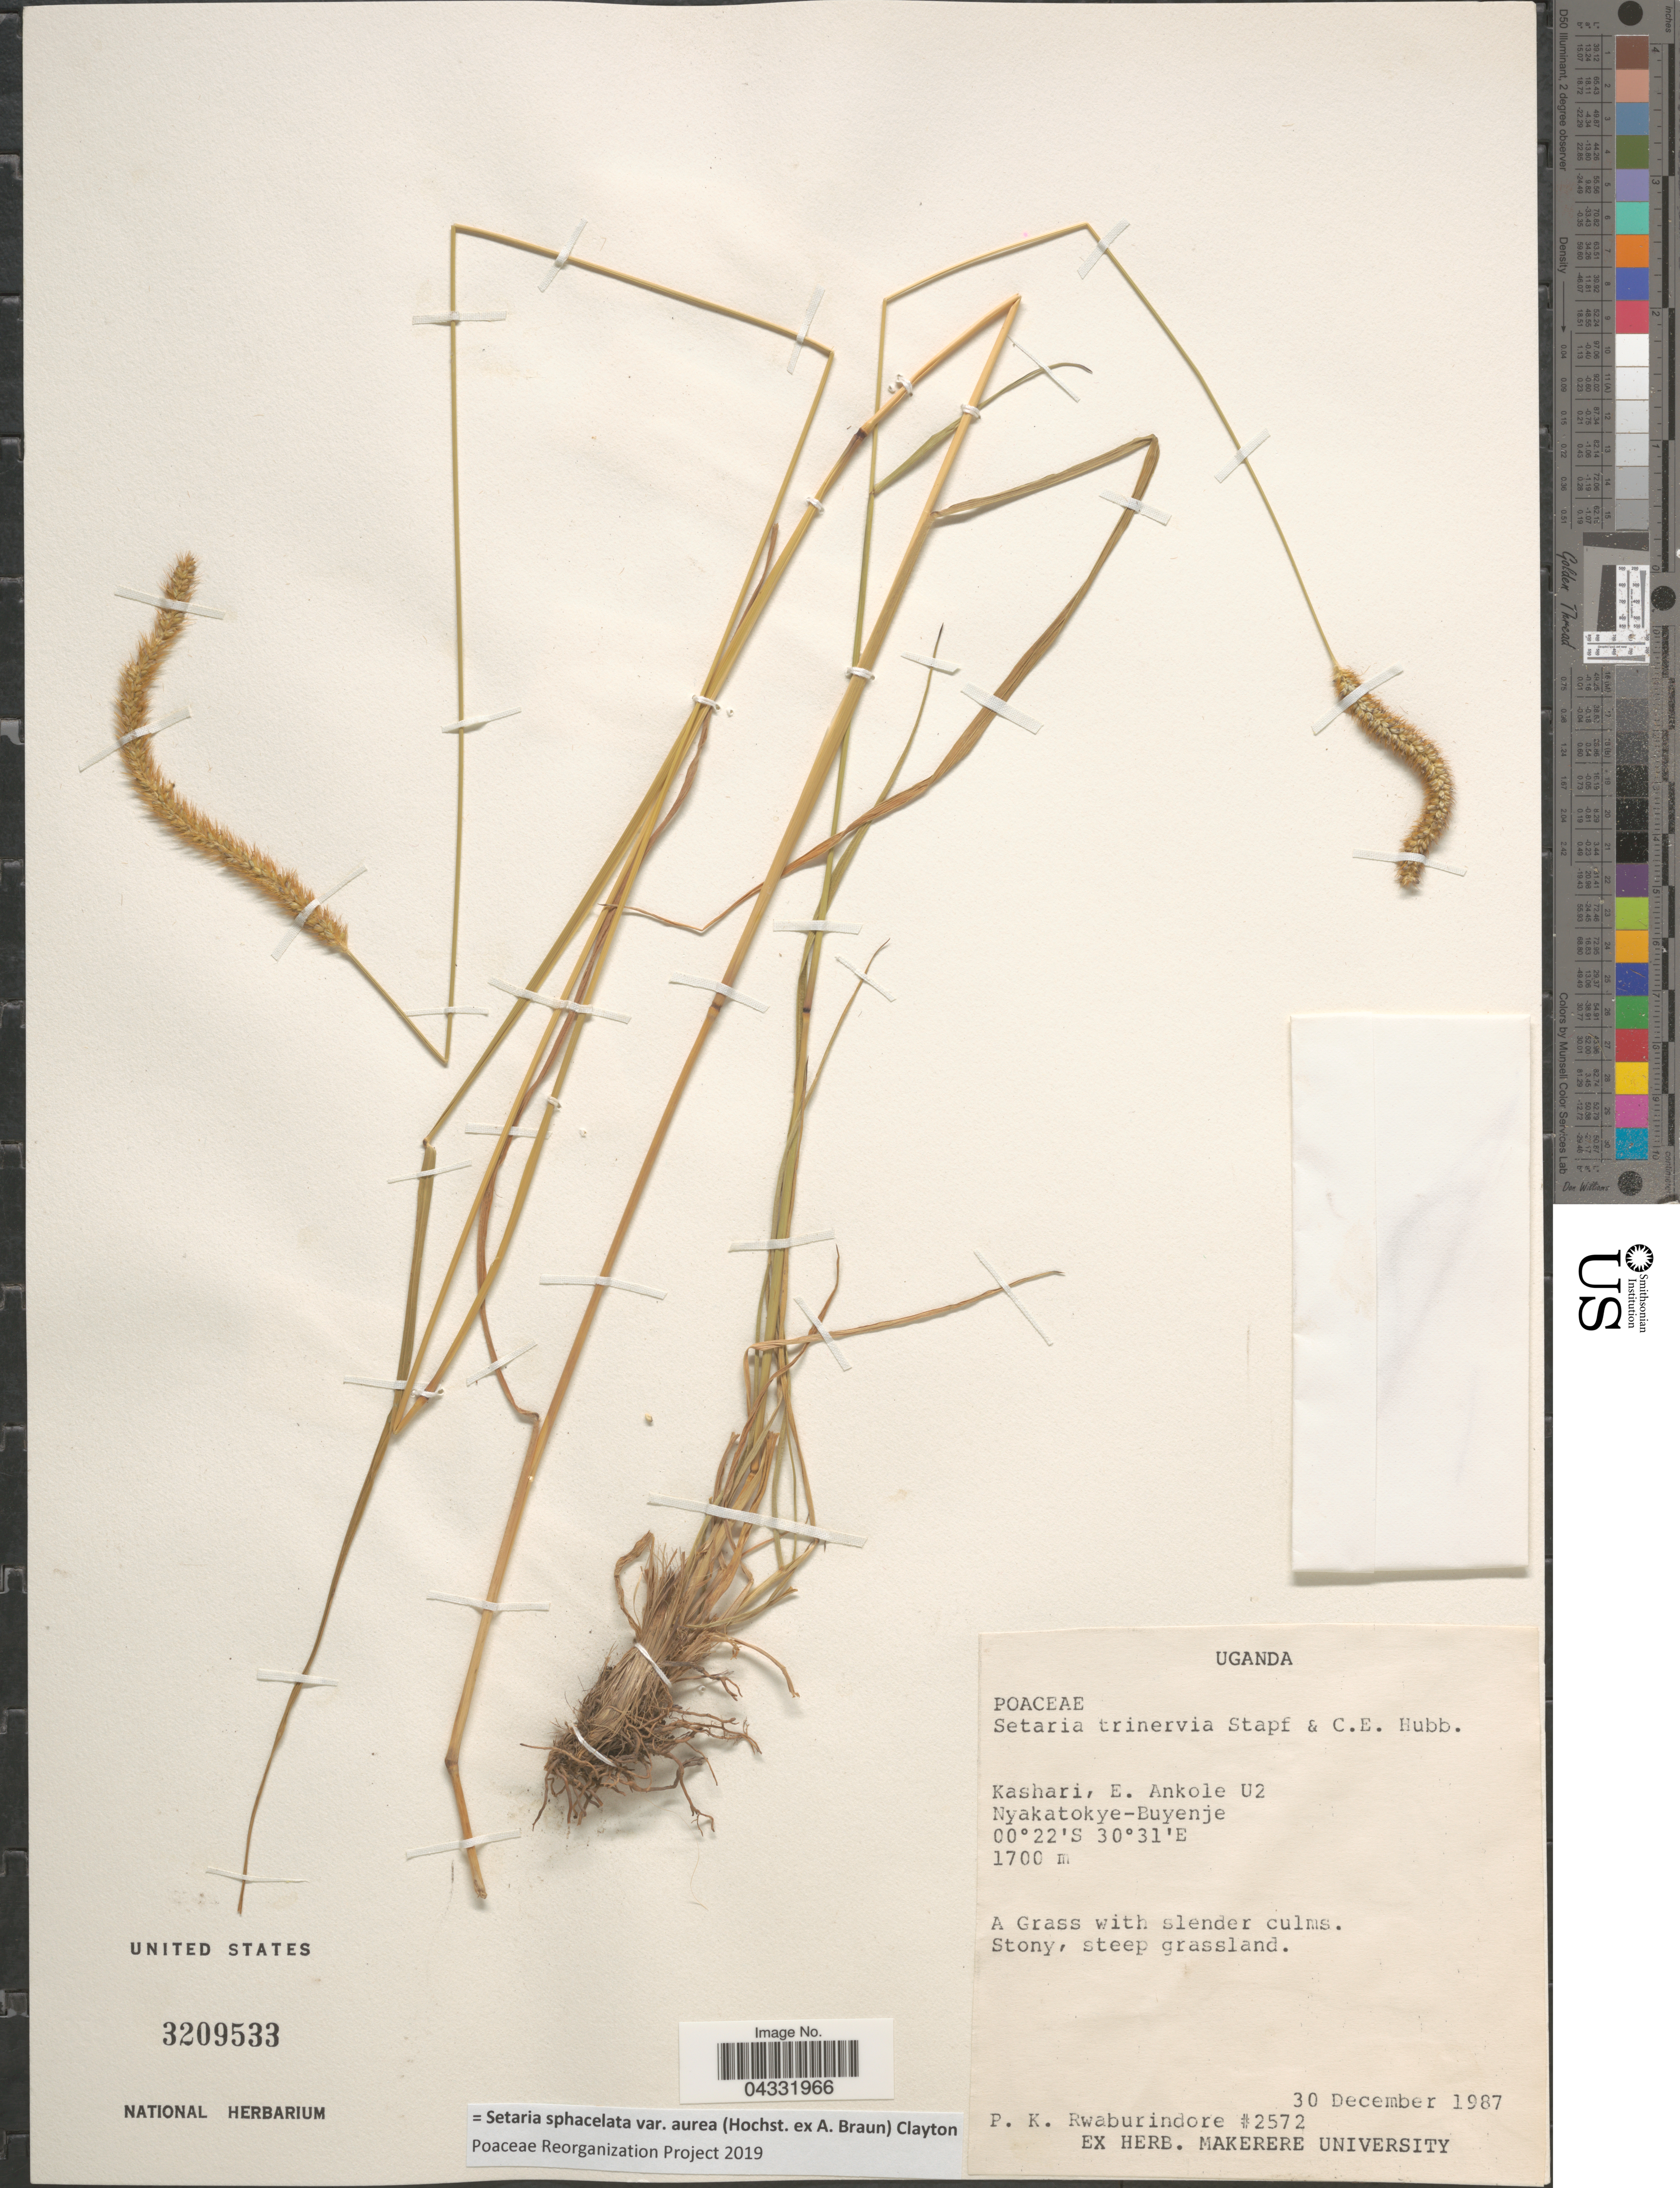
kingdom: Plantae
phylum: Tracheophyta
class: Liliopsida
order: Poales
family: Poaceae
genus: Setaria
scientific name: Setaria sphacelata var. aurea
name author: (Hochst. ex A. Braun) Clayton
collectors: P. Rwaburindore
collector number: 2572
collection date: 1987-12-30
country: Uganda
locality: Kashari, E. Ankole U2. Nyakatokye- Buyenje.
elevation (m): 1700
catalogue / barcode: US 3209533